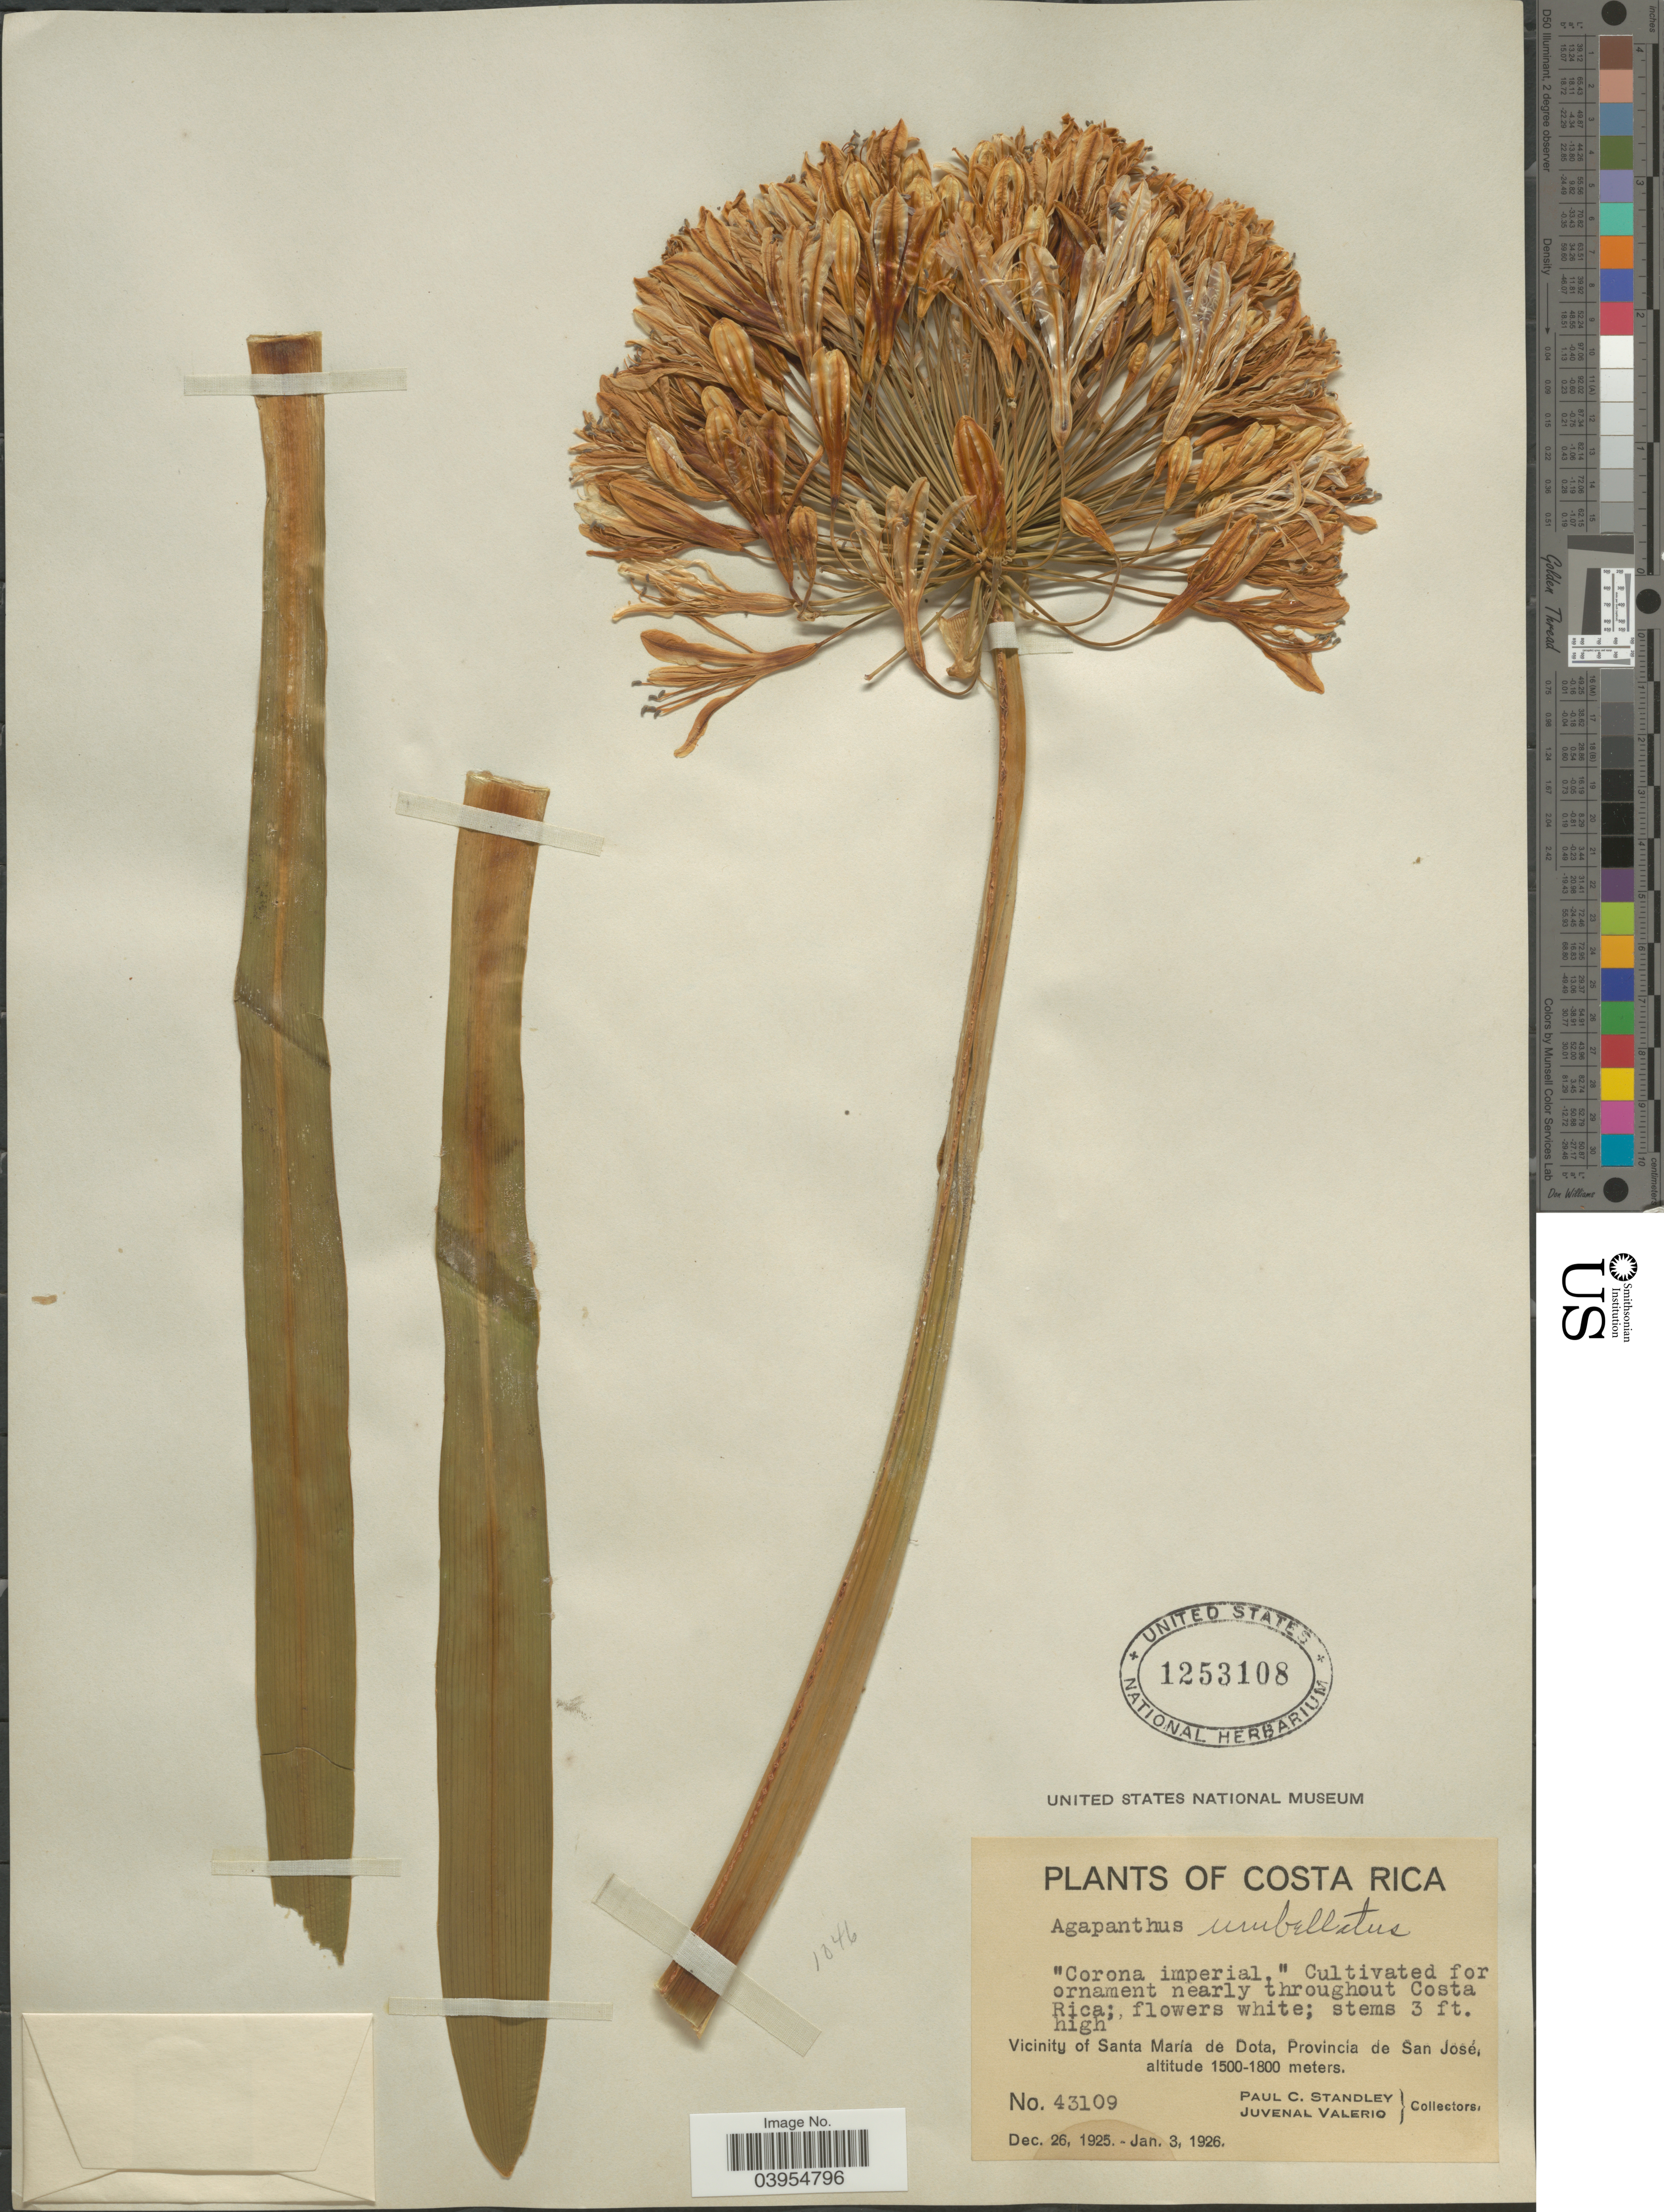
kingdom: Plantae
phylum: Tracheophyta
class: Liliopsida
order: Asparagales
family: Amaryllidaceae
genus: Agapanthus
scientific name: Agapanthus umbellatus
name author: L'Hér.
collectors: P. C. Standley & J. Valerio R.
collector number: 43109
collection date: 1925-12-26/1926-01-03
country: Costa Rica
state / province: San José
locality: Vicinity of Santa María de Dota.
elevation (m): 1500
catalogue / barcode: US 1253108